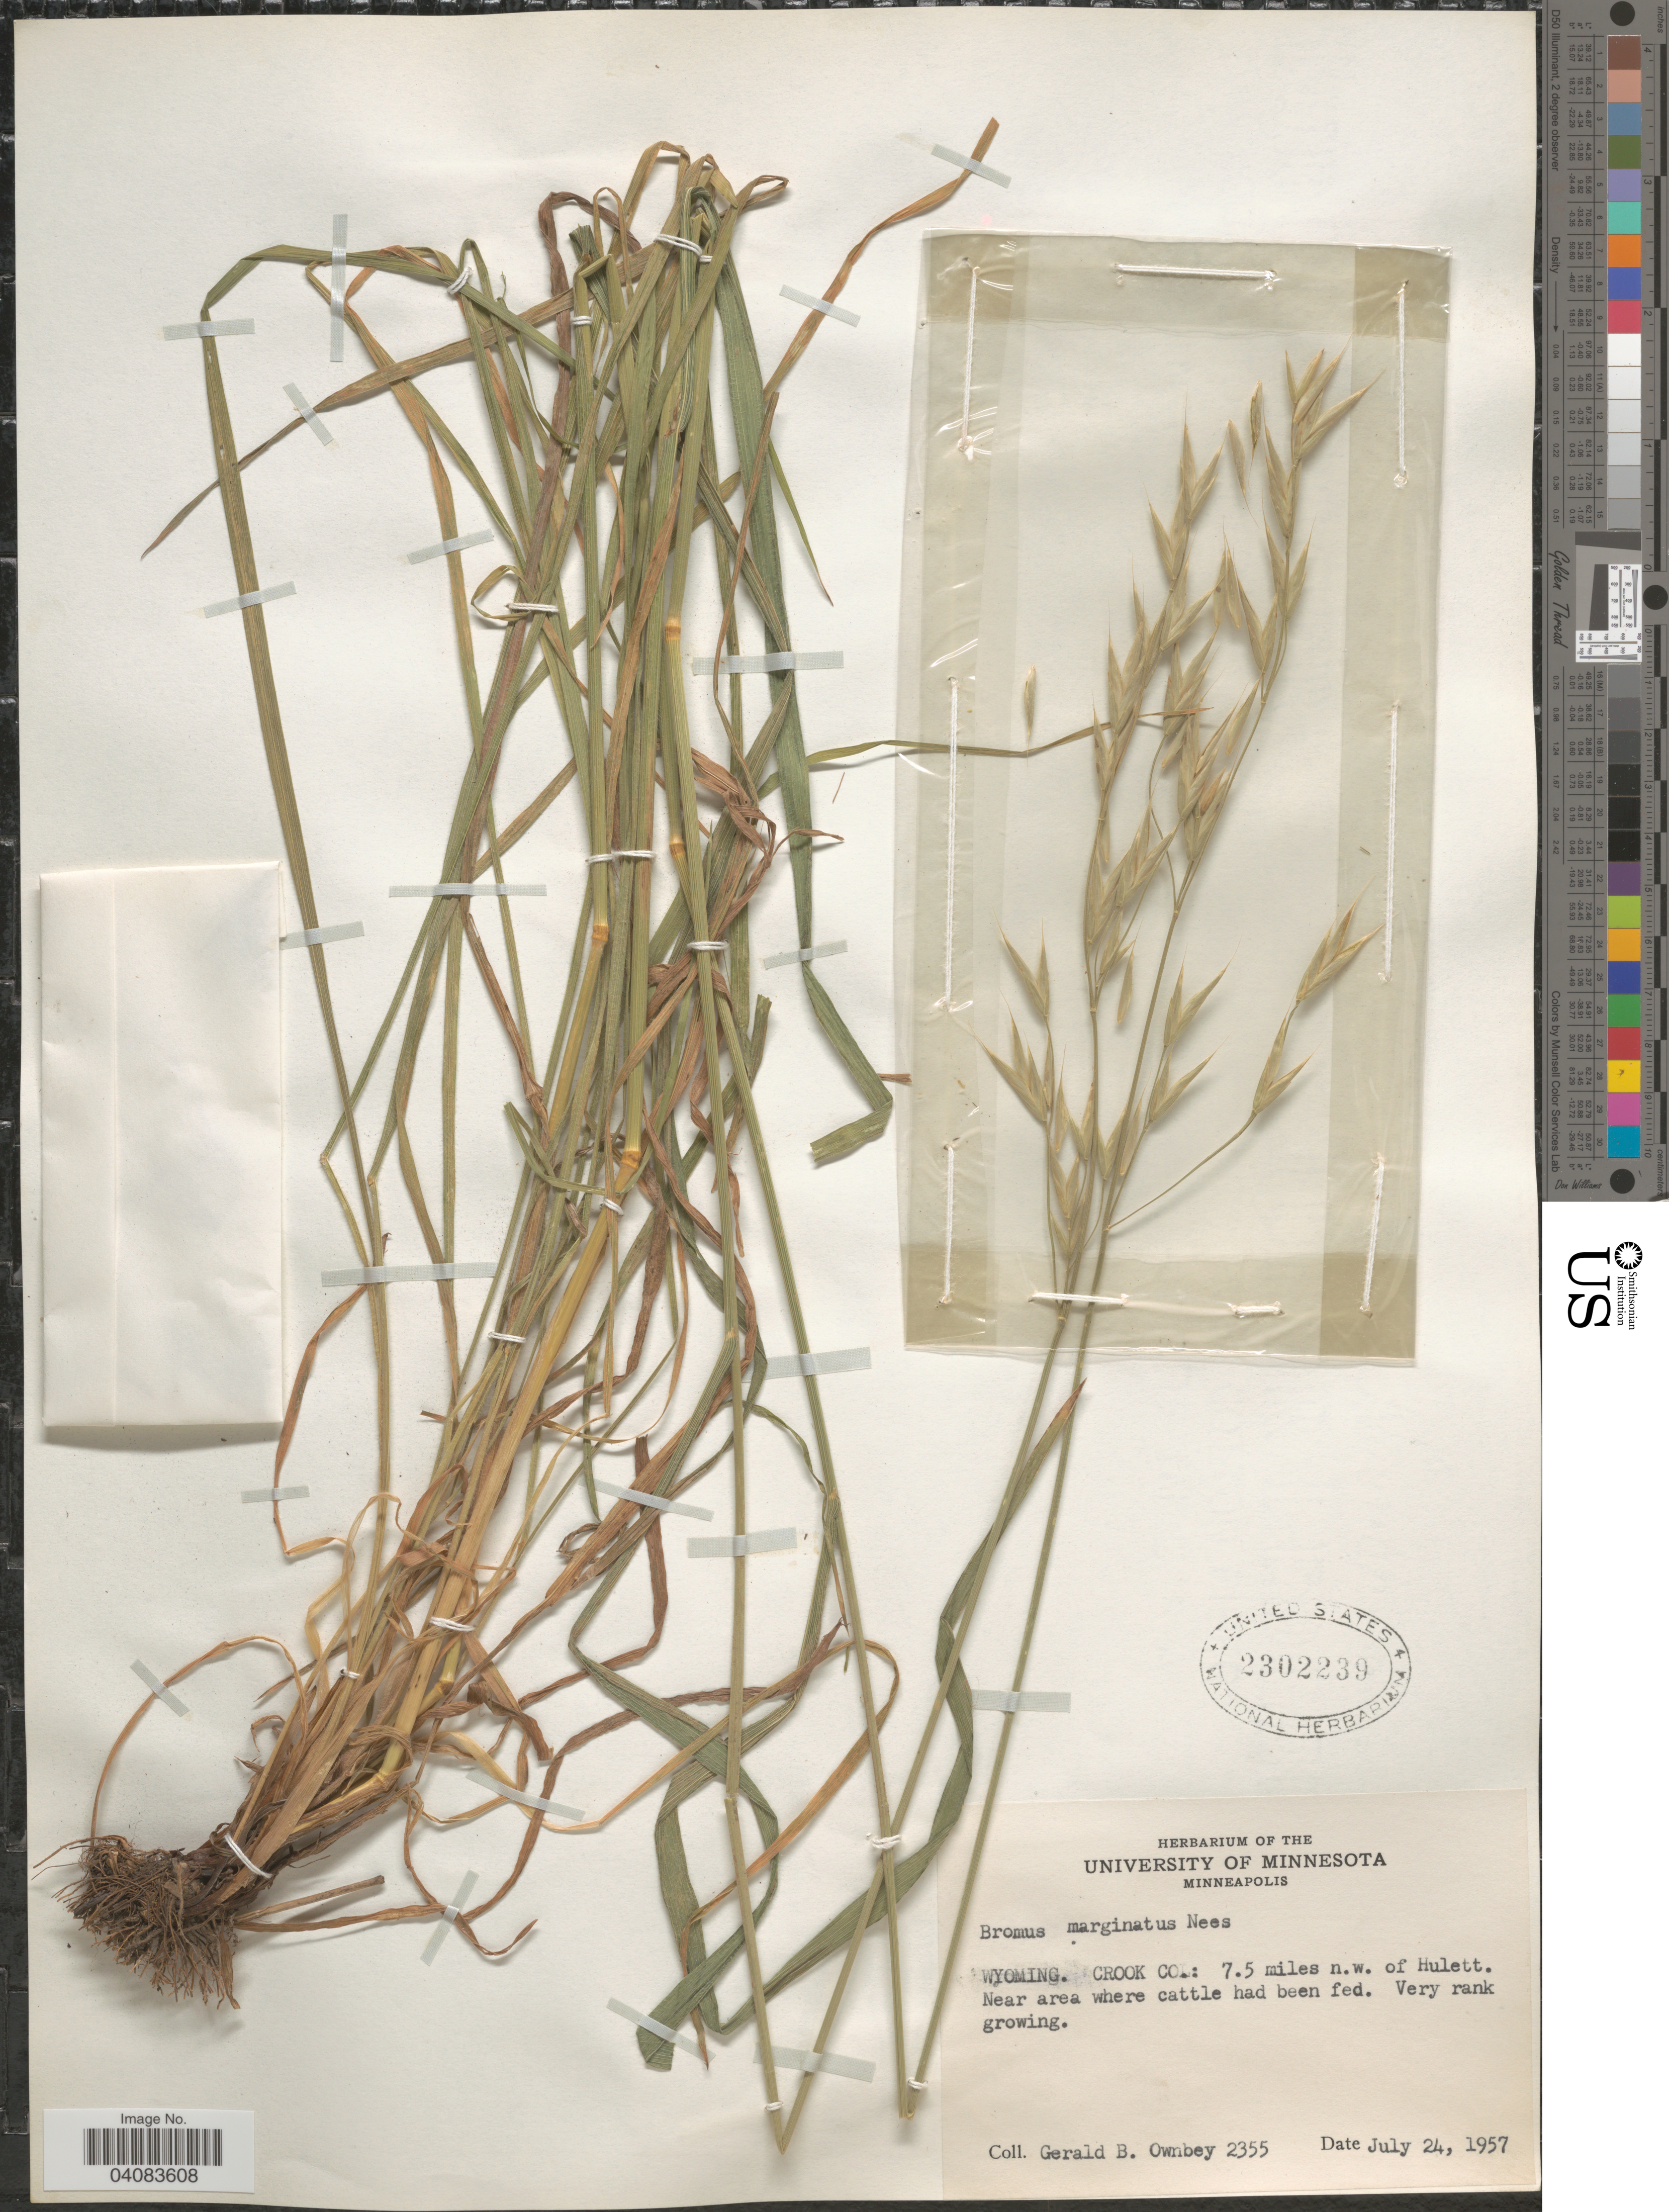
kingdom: Plantae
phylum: Tracheophyta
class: Liliopsida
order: Poales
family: Poaceae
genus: Bromus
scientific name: Bromus marginatus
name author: Nees ex Steud.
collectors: G. B. Ownbey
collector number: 2355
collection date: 1957-07-24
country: United States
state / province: Wyoming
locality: Crook Co.: 7.5 miles n.w. of Hulett. Near area where cattle had been fed.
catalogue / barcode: US 2302239